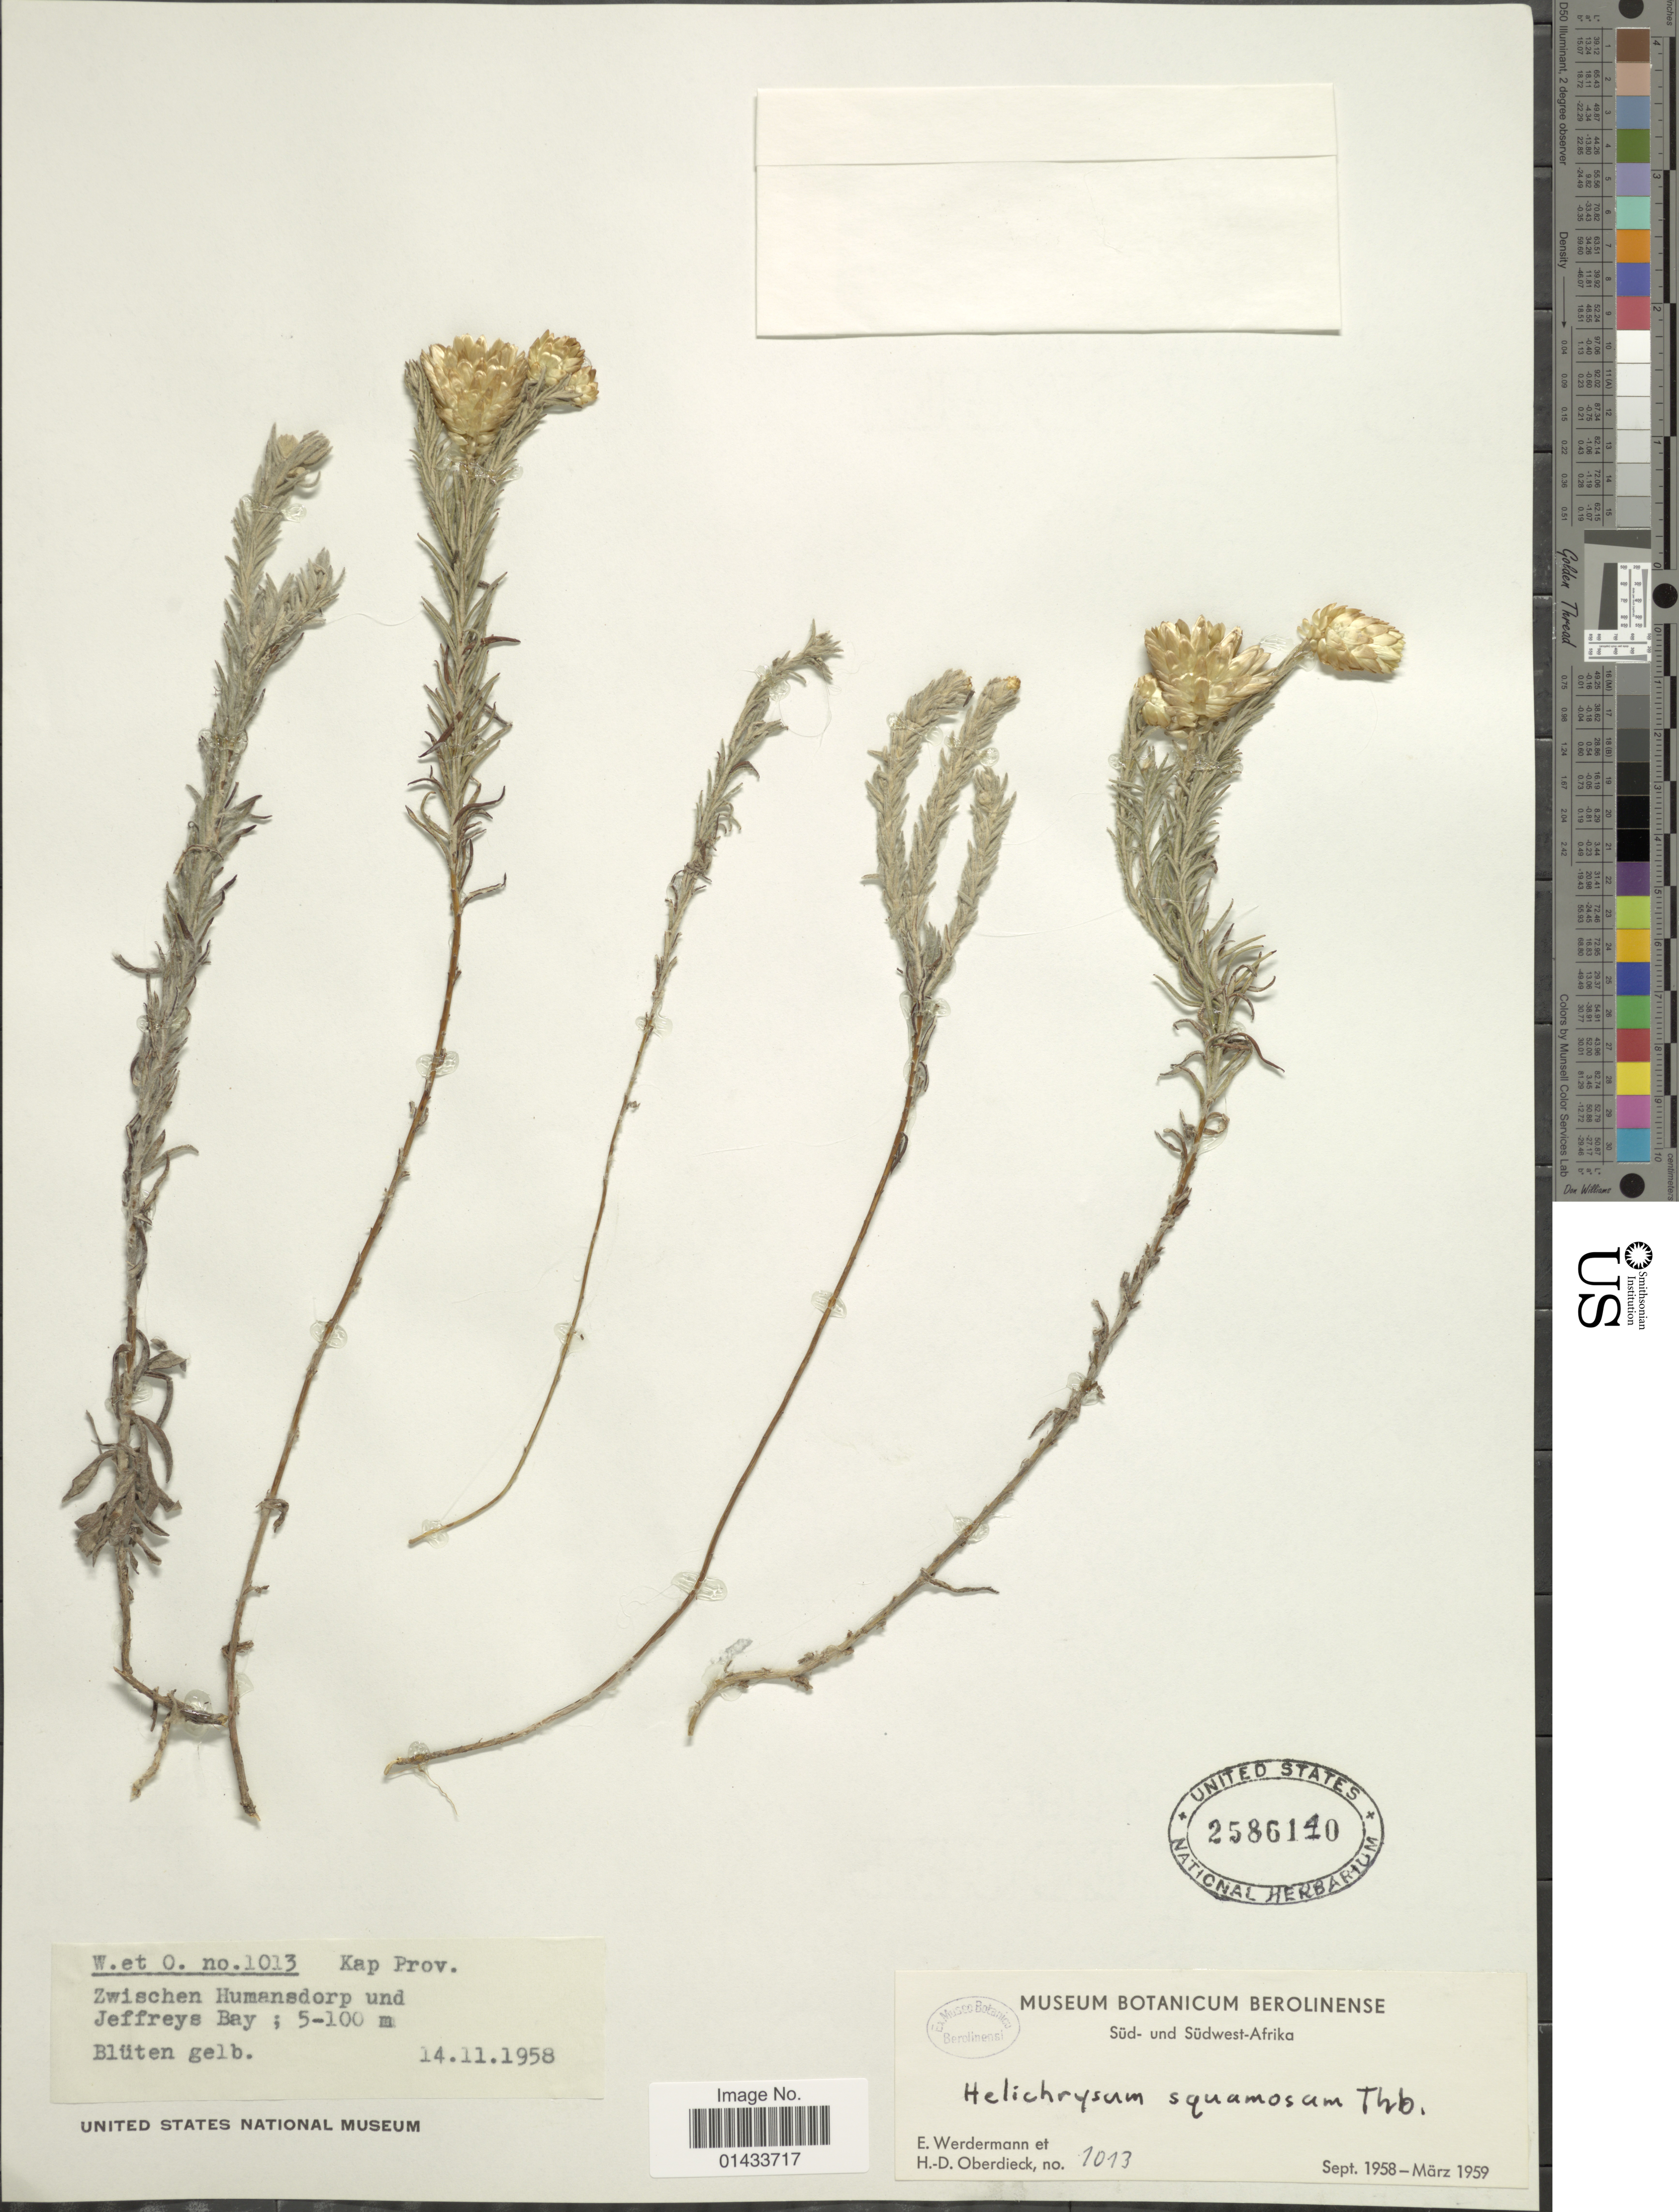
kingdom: Plantae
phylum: Tracheophyta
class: Magnoliopsida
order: Asterales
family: Asteraceae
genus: Helichrysum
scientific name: Helichrysum squamosum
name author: Thunb.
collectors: E. Werdermann & H. Oberdieck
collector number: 1013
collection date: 1958-11-14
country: South Africa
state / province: Eastern Cape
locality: Kap Prov., Zwischen Humansdorp und Jeffreys Bay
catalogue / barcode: US 2586140